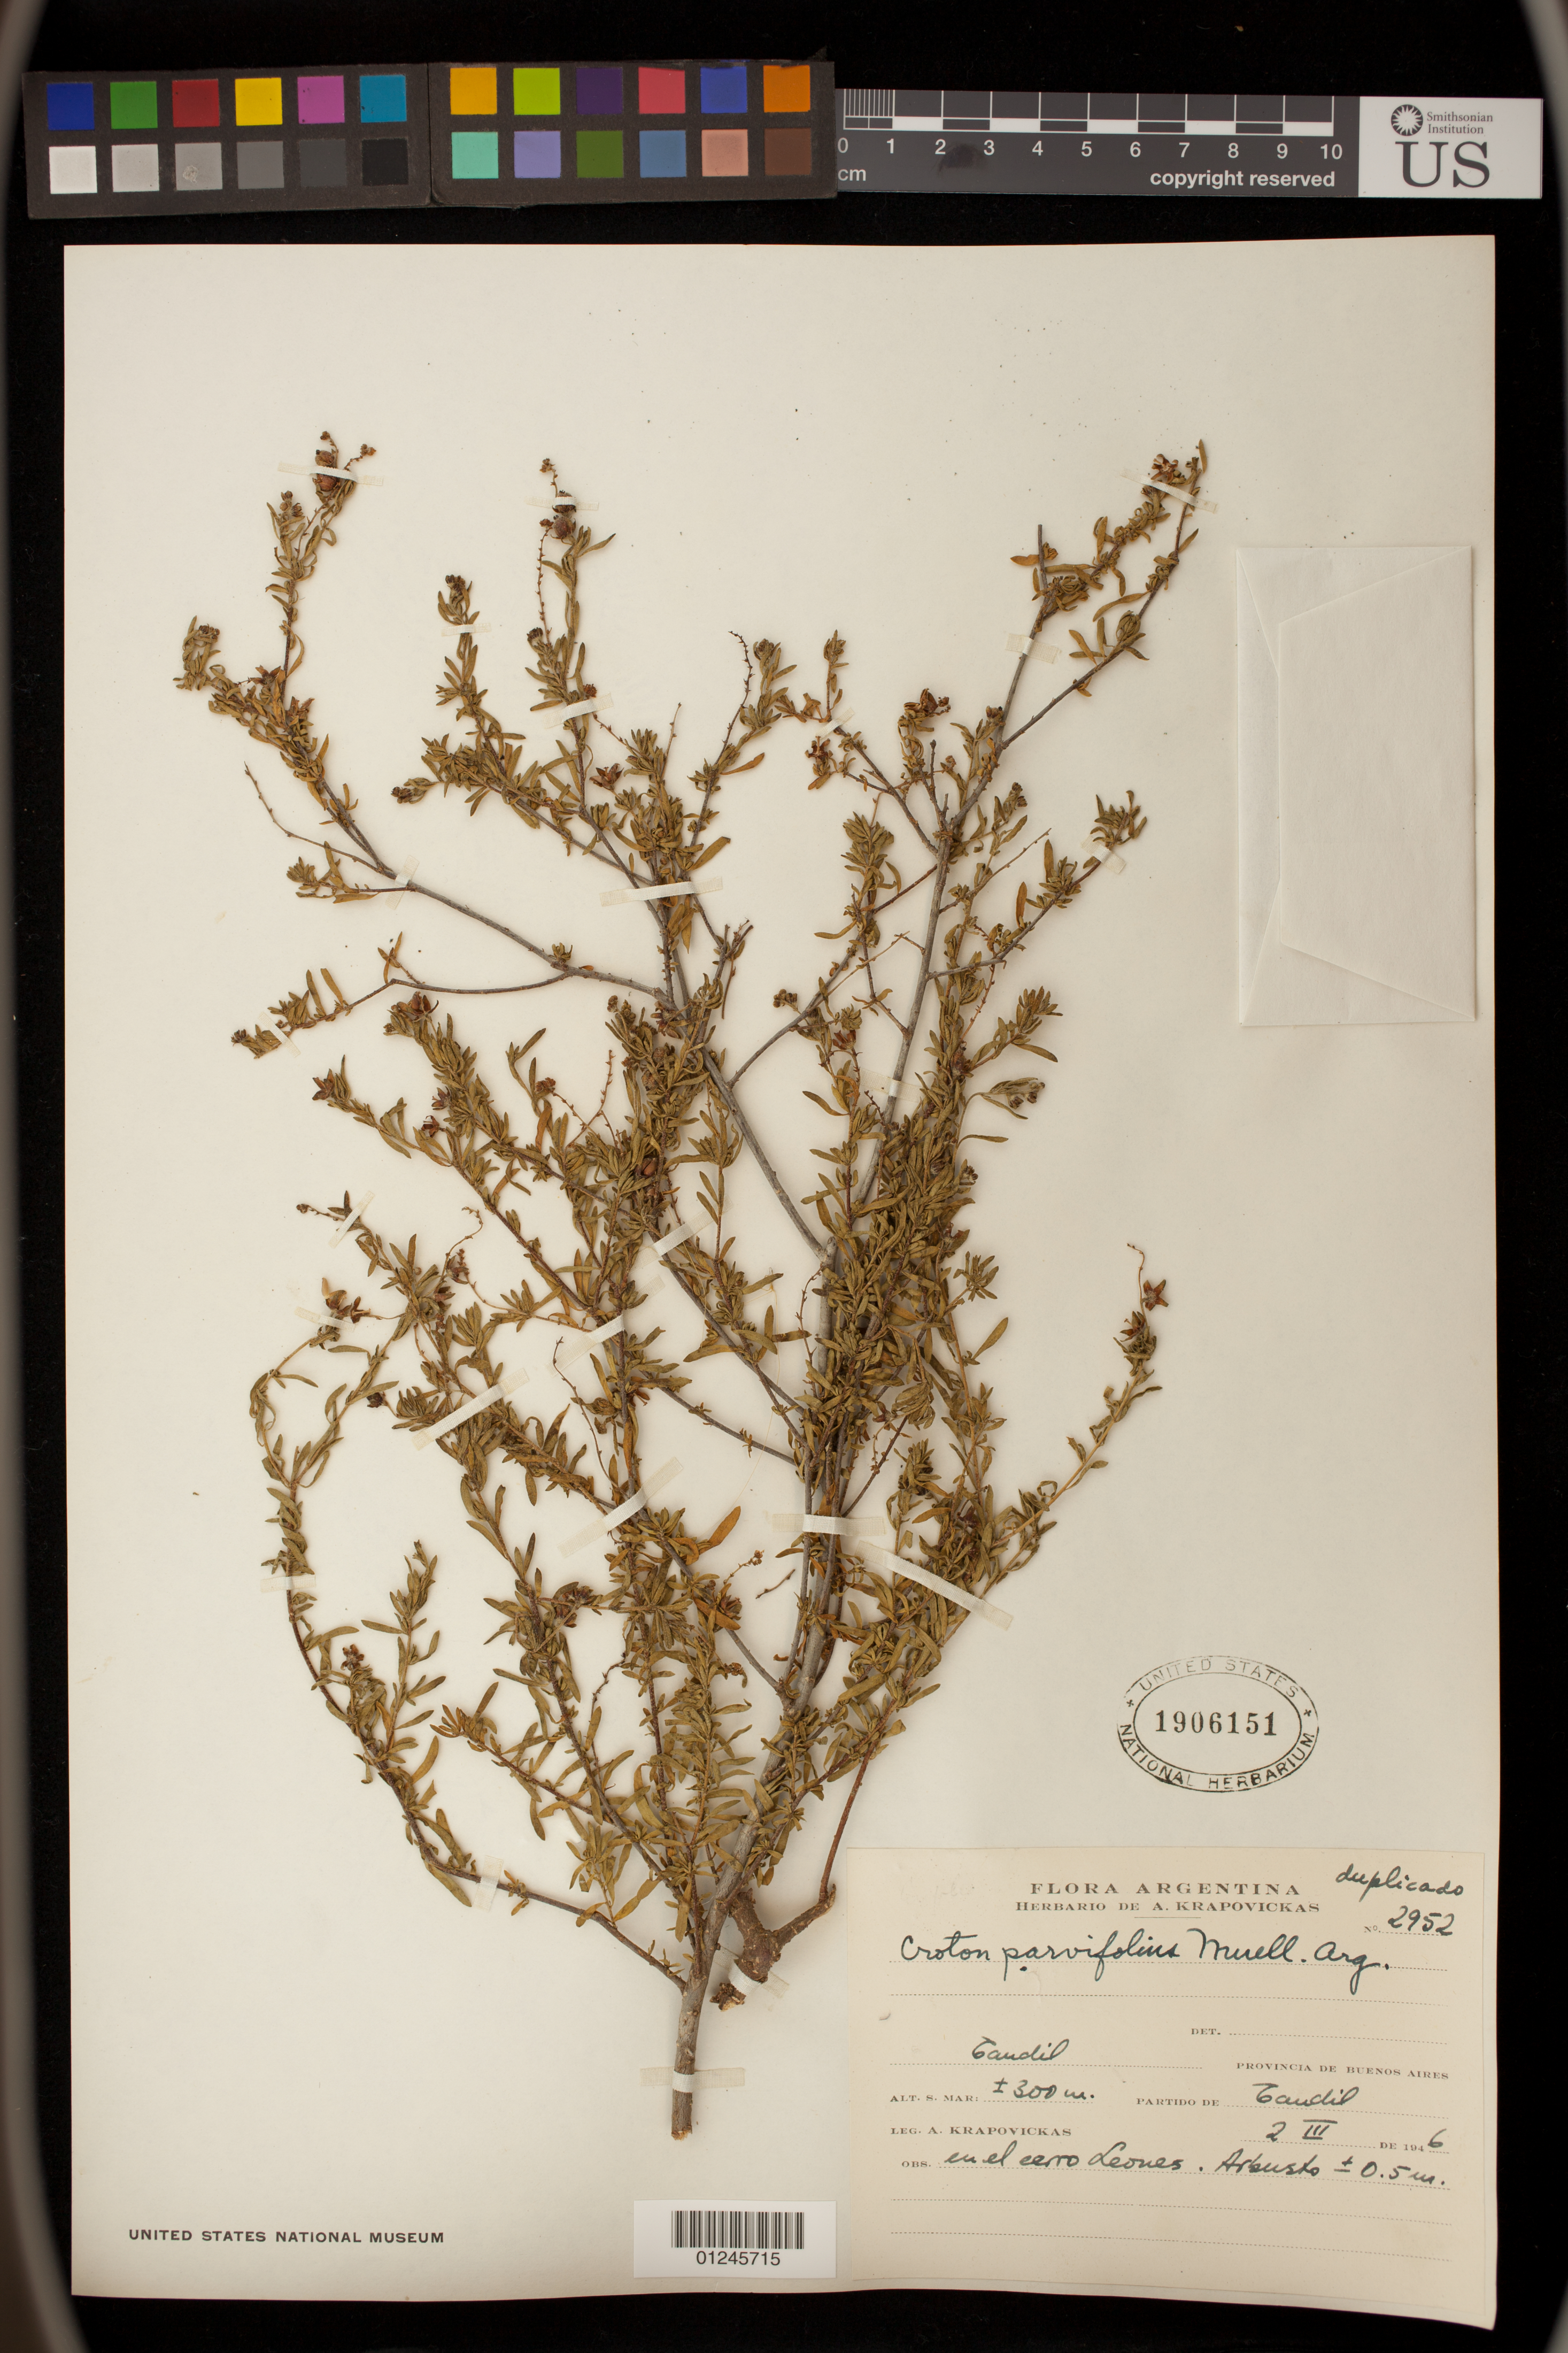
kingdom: Plantae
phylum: Tracheophyta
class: Magnoliopsida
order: Malpighiales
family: Euphorbiaceae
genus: Croton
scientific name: Croton parvifolius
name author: Müll. Arg.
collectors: A. Krapovickas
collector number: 2952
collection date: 1946-03-02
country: Argentina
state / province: Buenos Aires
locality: Tandil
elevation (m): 300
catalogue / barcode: US 1906151